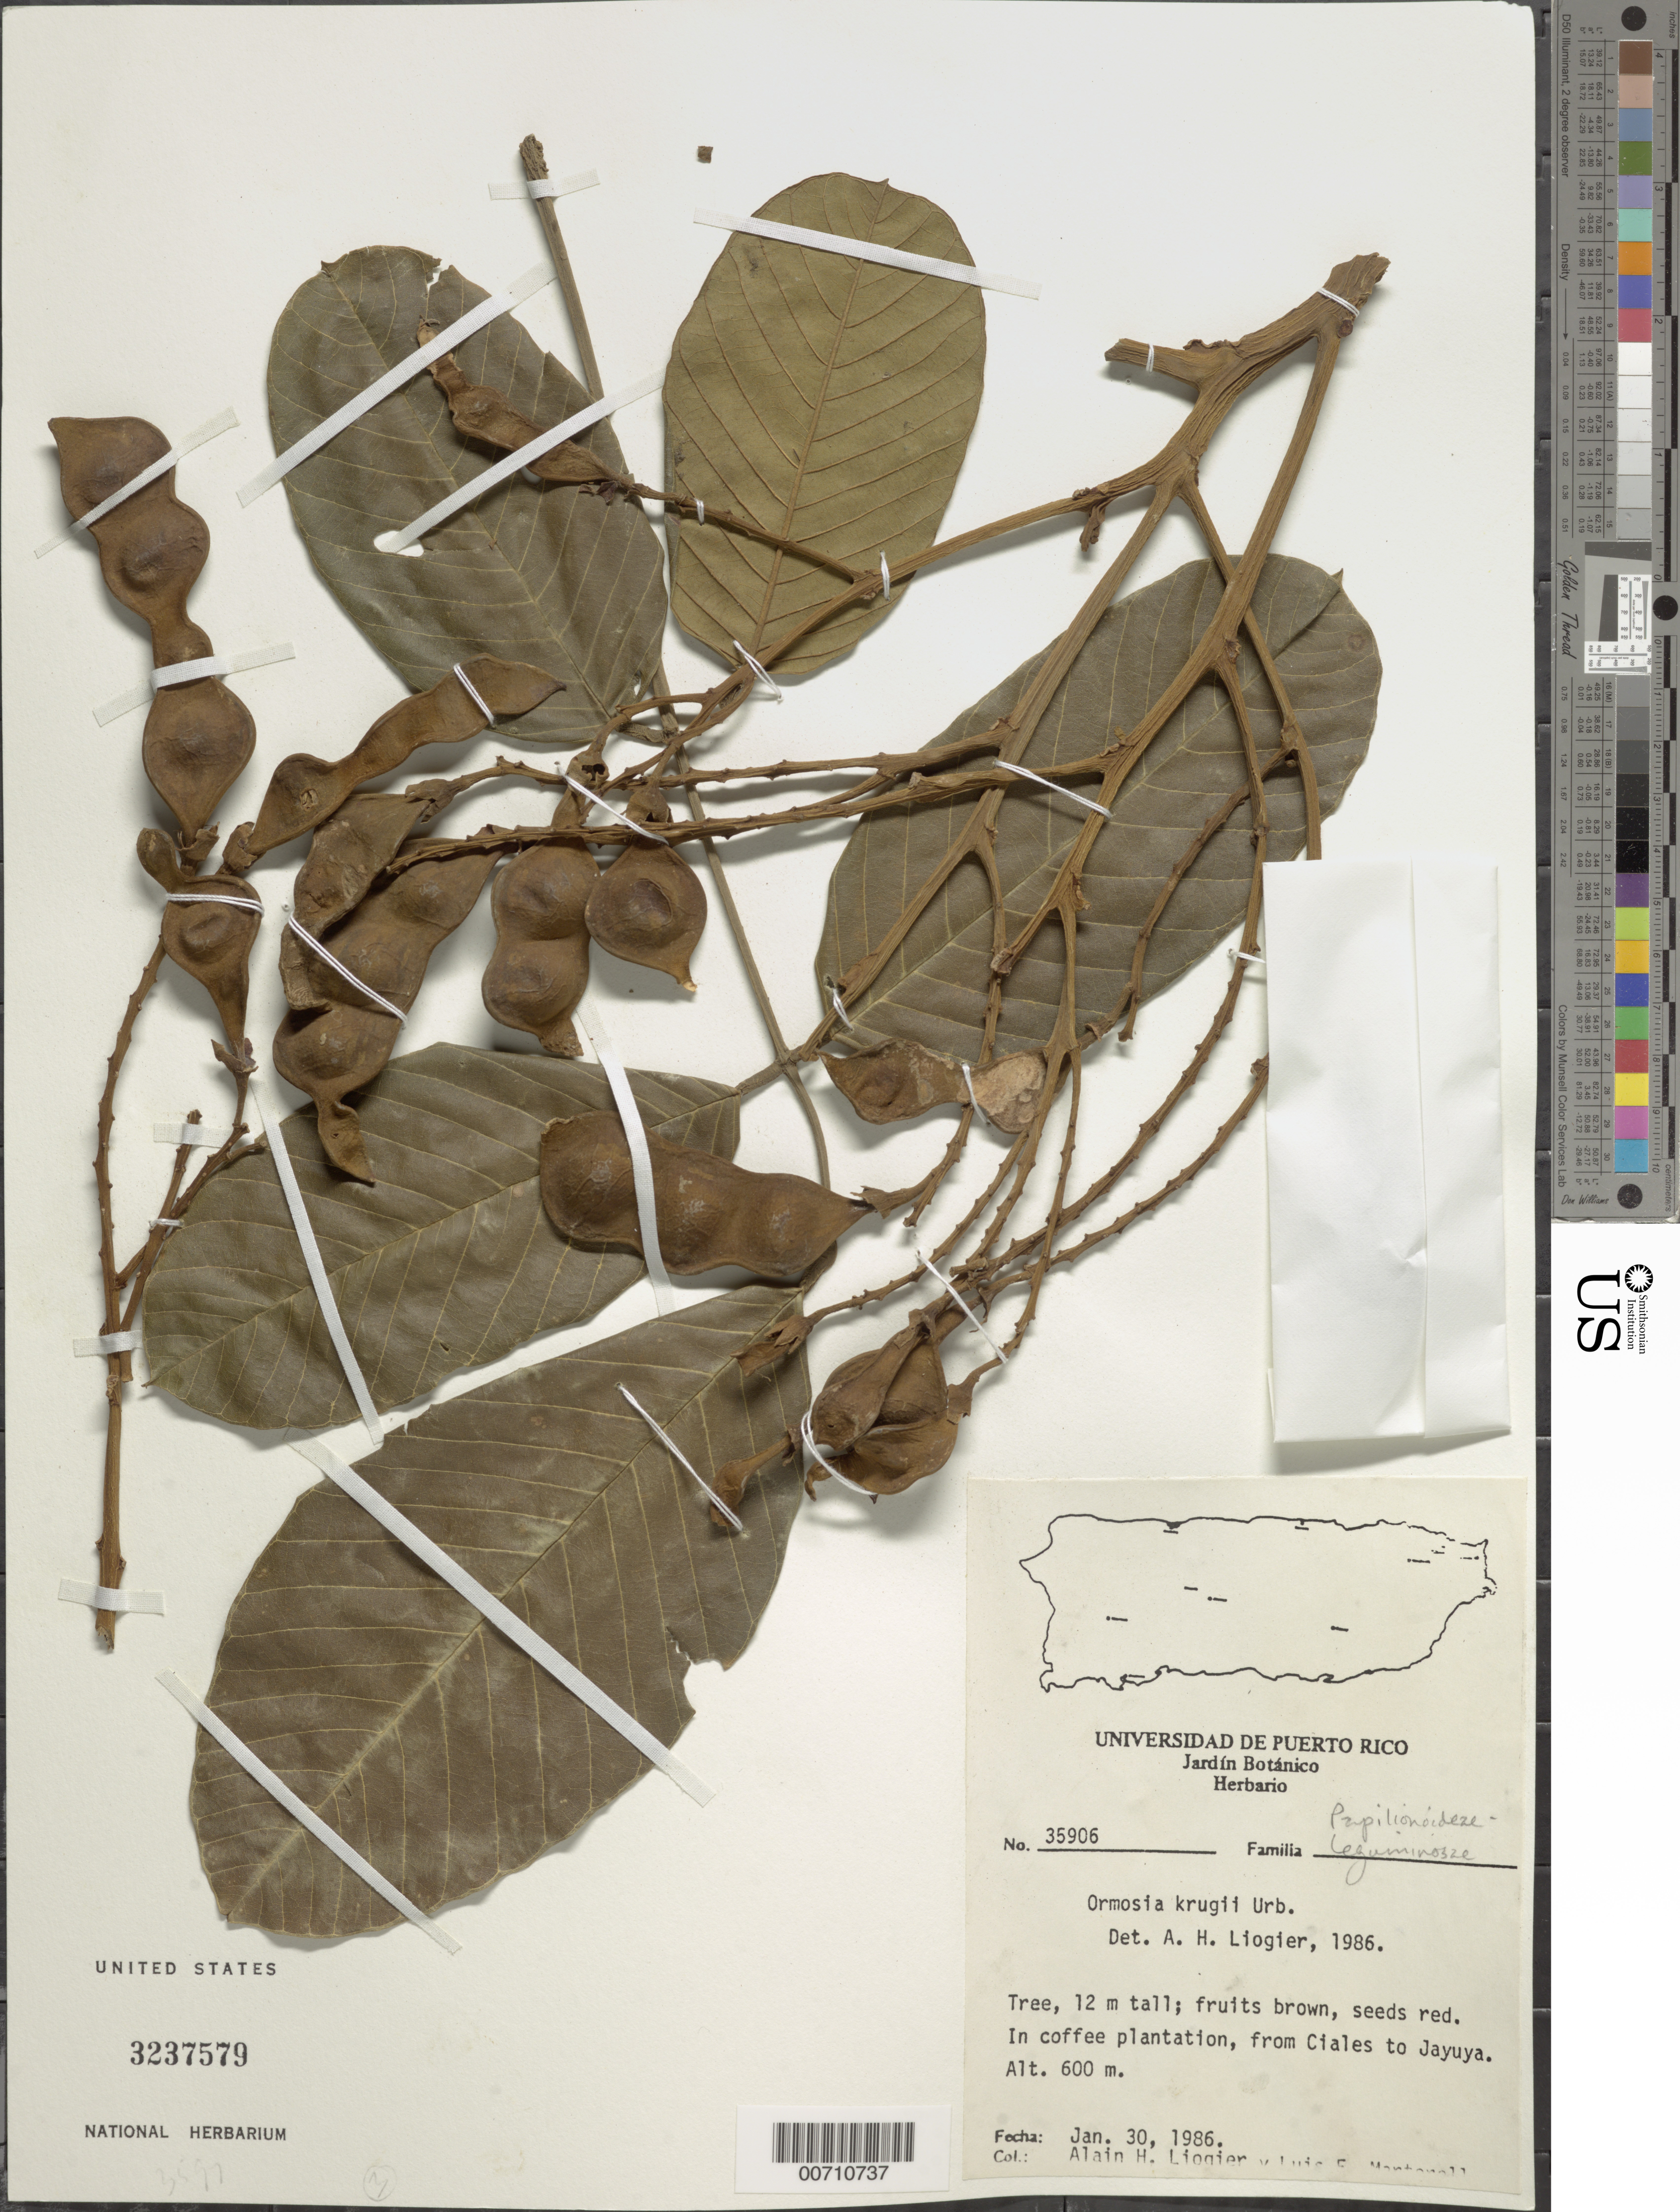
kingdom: Plantae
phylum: Tracheophyta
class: Magnoliopsida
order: Fabales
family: Fabaceae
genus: Ormosia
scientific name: Ormosia krugii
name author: Urb.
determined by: Liogier, Alain H.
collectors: A. H. Liogier & L. Martorell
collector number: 35906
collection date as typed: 30 Jan 1986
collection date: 1986-01-30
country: Puerto Rico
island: Greater Antilles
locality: Ciales to Jayuya, from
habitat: In coffee plantation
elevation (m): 600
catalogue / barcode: US 3237579